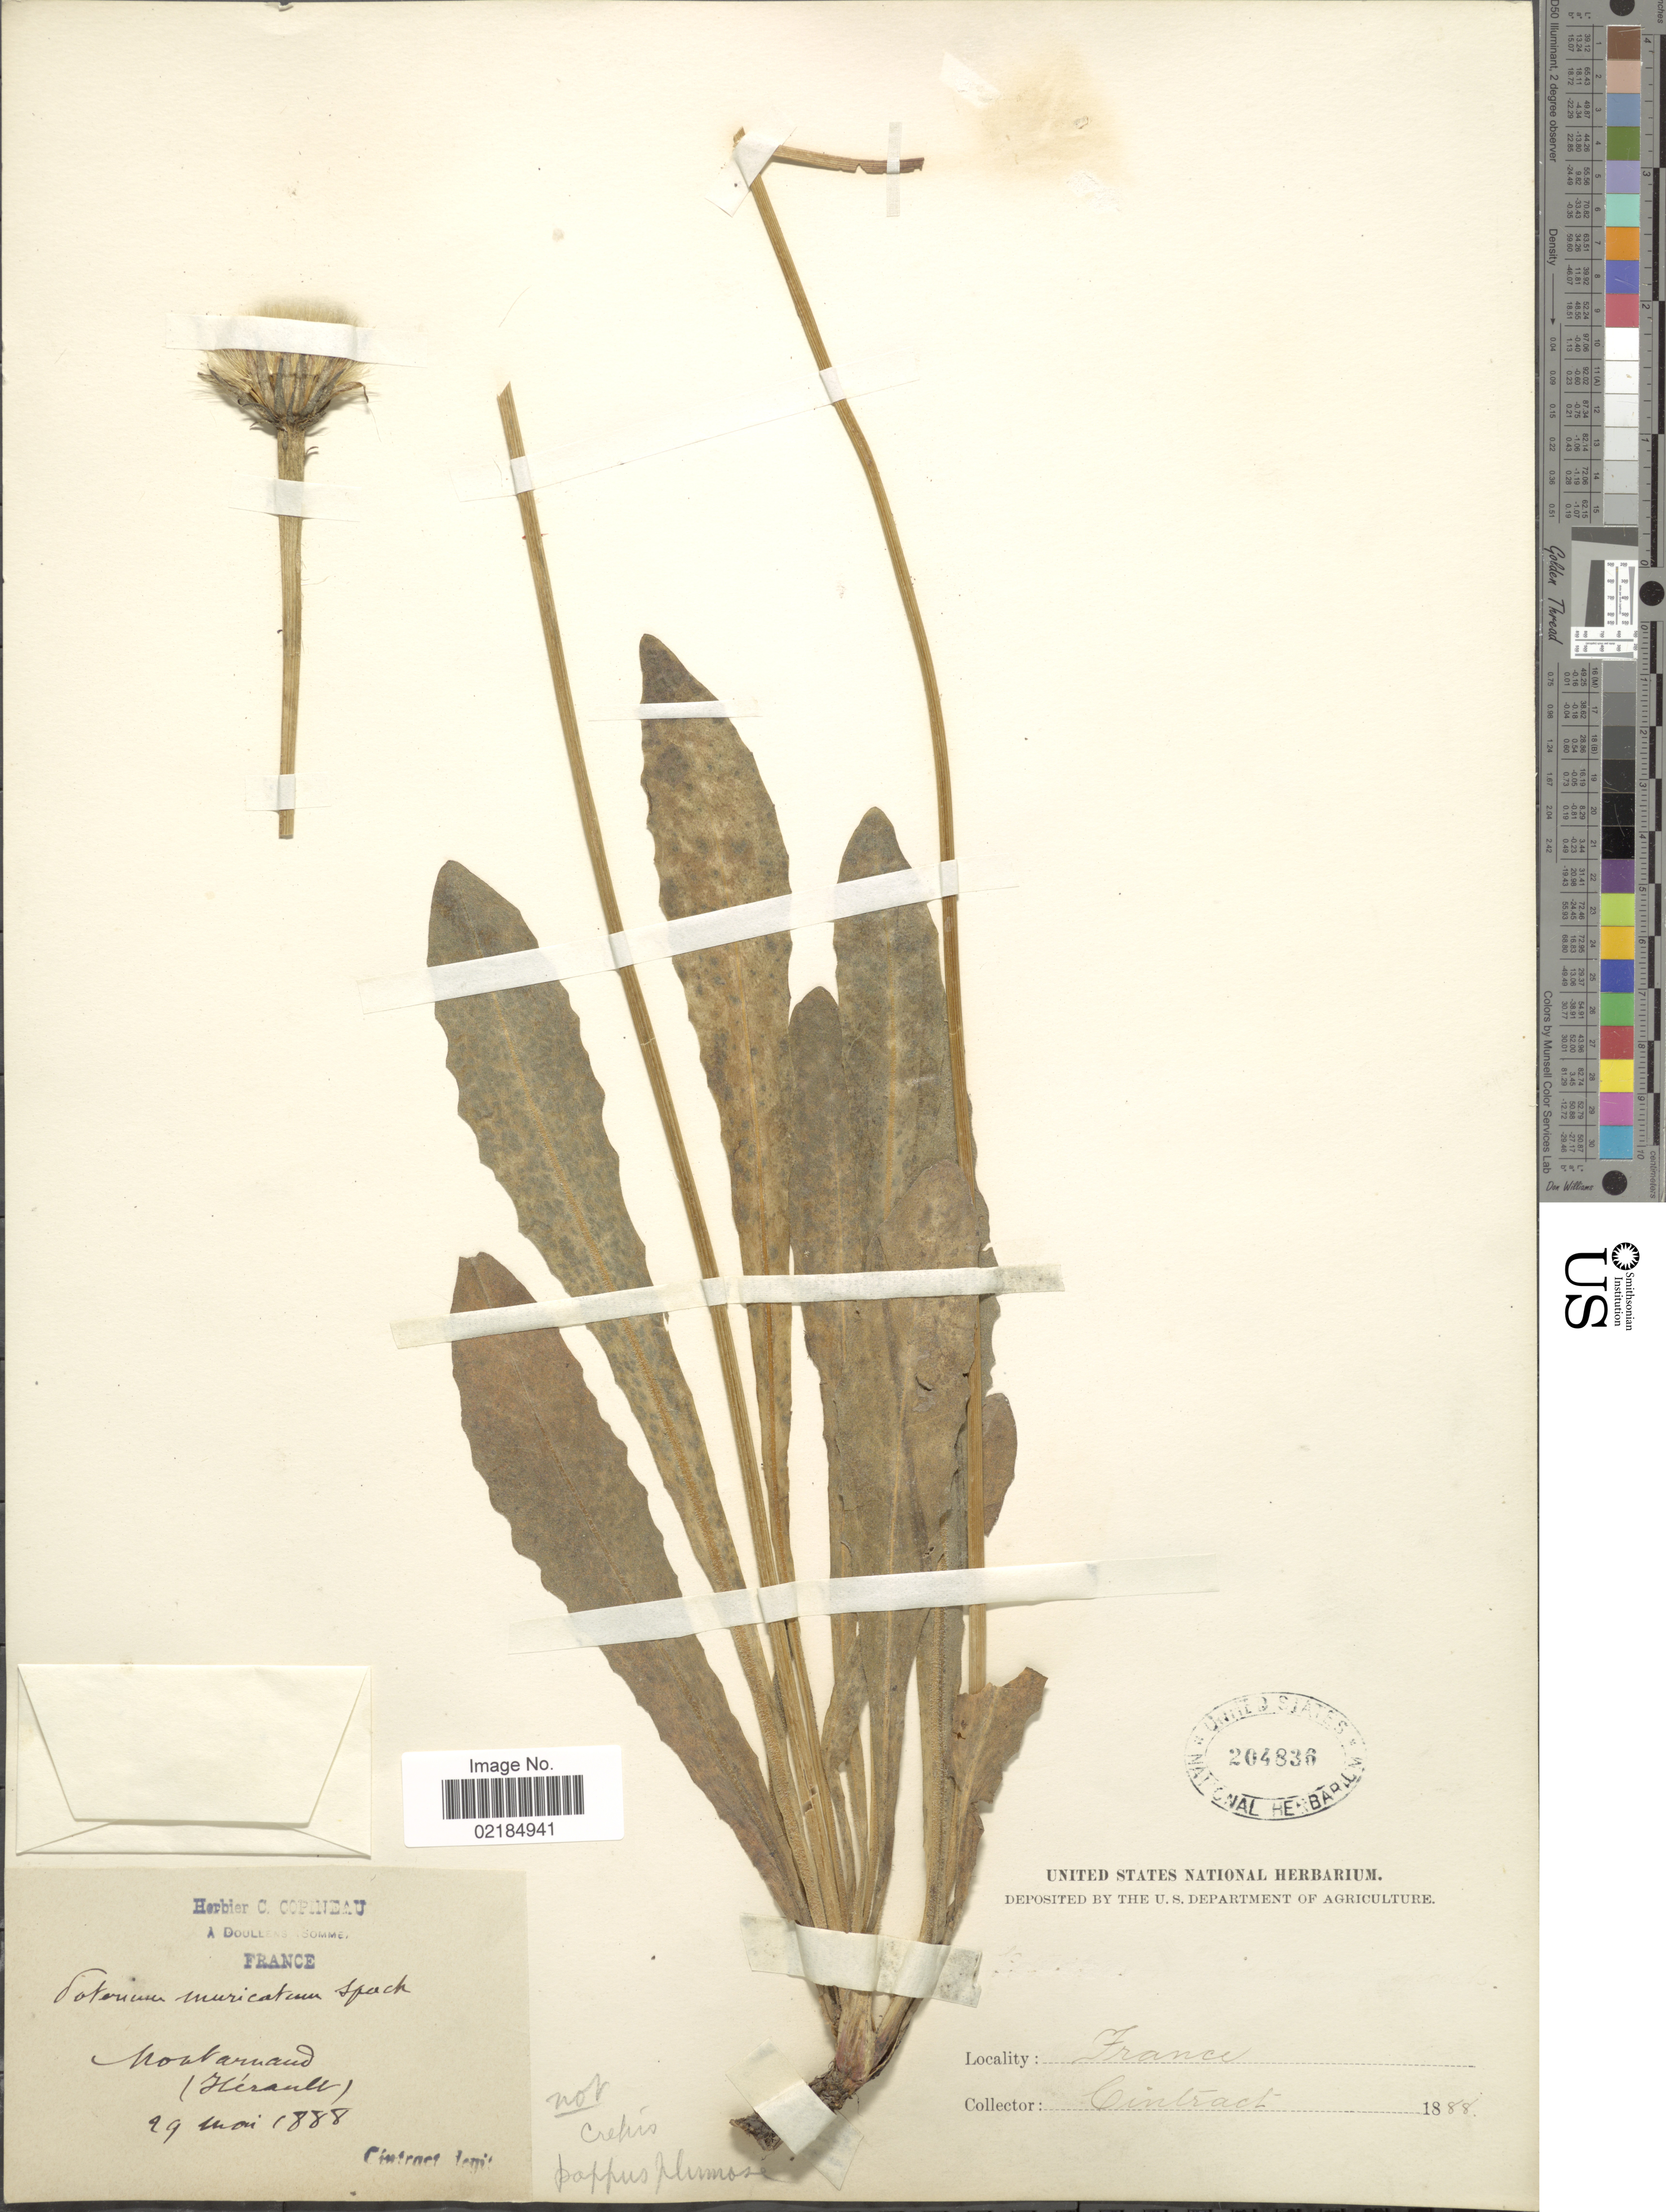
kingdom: Plantae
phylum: Tracheophyta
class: Magnoliopsida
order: Asterales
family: Asteraceae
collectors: Cintract, --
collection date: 1888-05-29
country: France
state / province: Occitanie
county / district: Hérault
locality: Montarnand (Hérault)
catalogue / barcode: US 204836